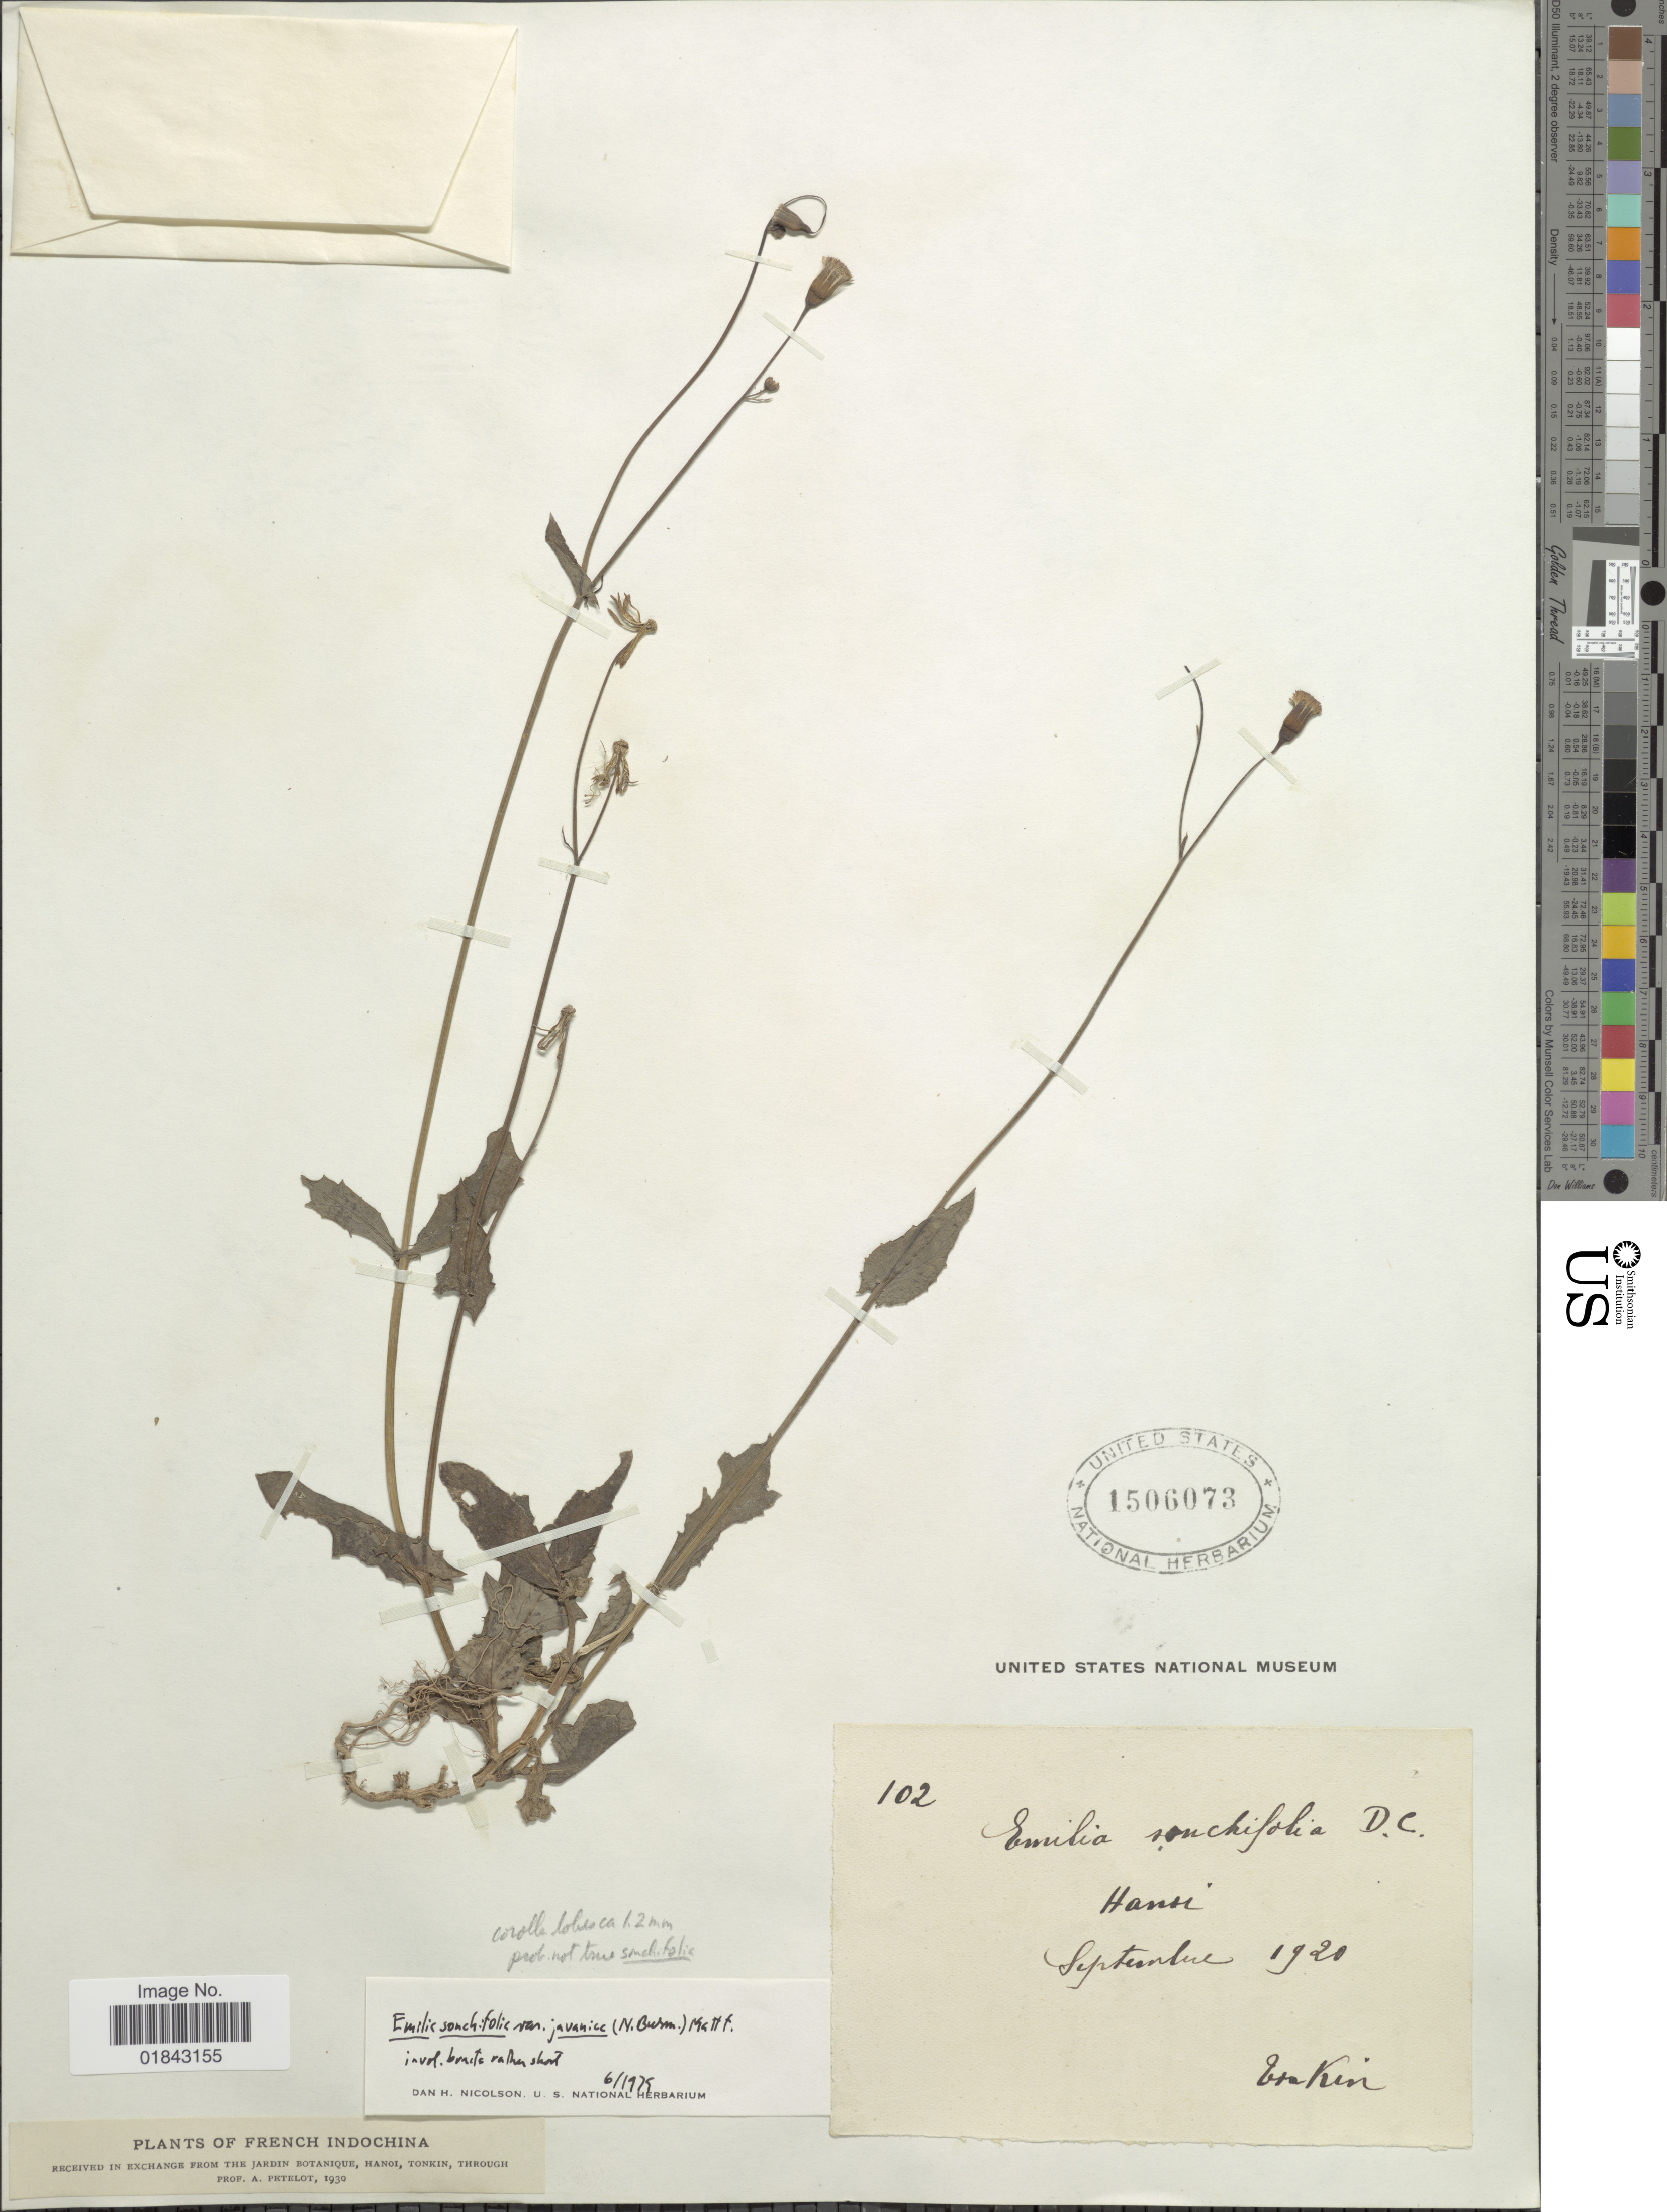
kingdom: Plantae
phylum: Tracheophyta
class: Magnoliopsida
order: Asterales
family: Asteraceae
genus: Emilia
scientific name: Emilia sonchifolia var. javanica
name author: (Burm. f.) Mattf.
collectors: A. Petelot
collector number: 102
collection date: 1920-09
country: Vietnam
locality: Tonkin. French Indochina, Hanoi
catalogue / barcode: US 1506073